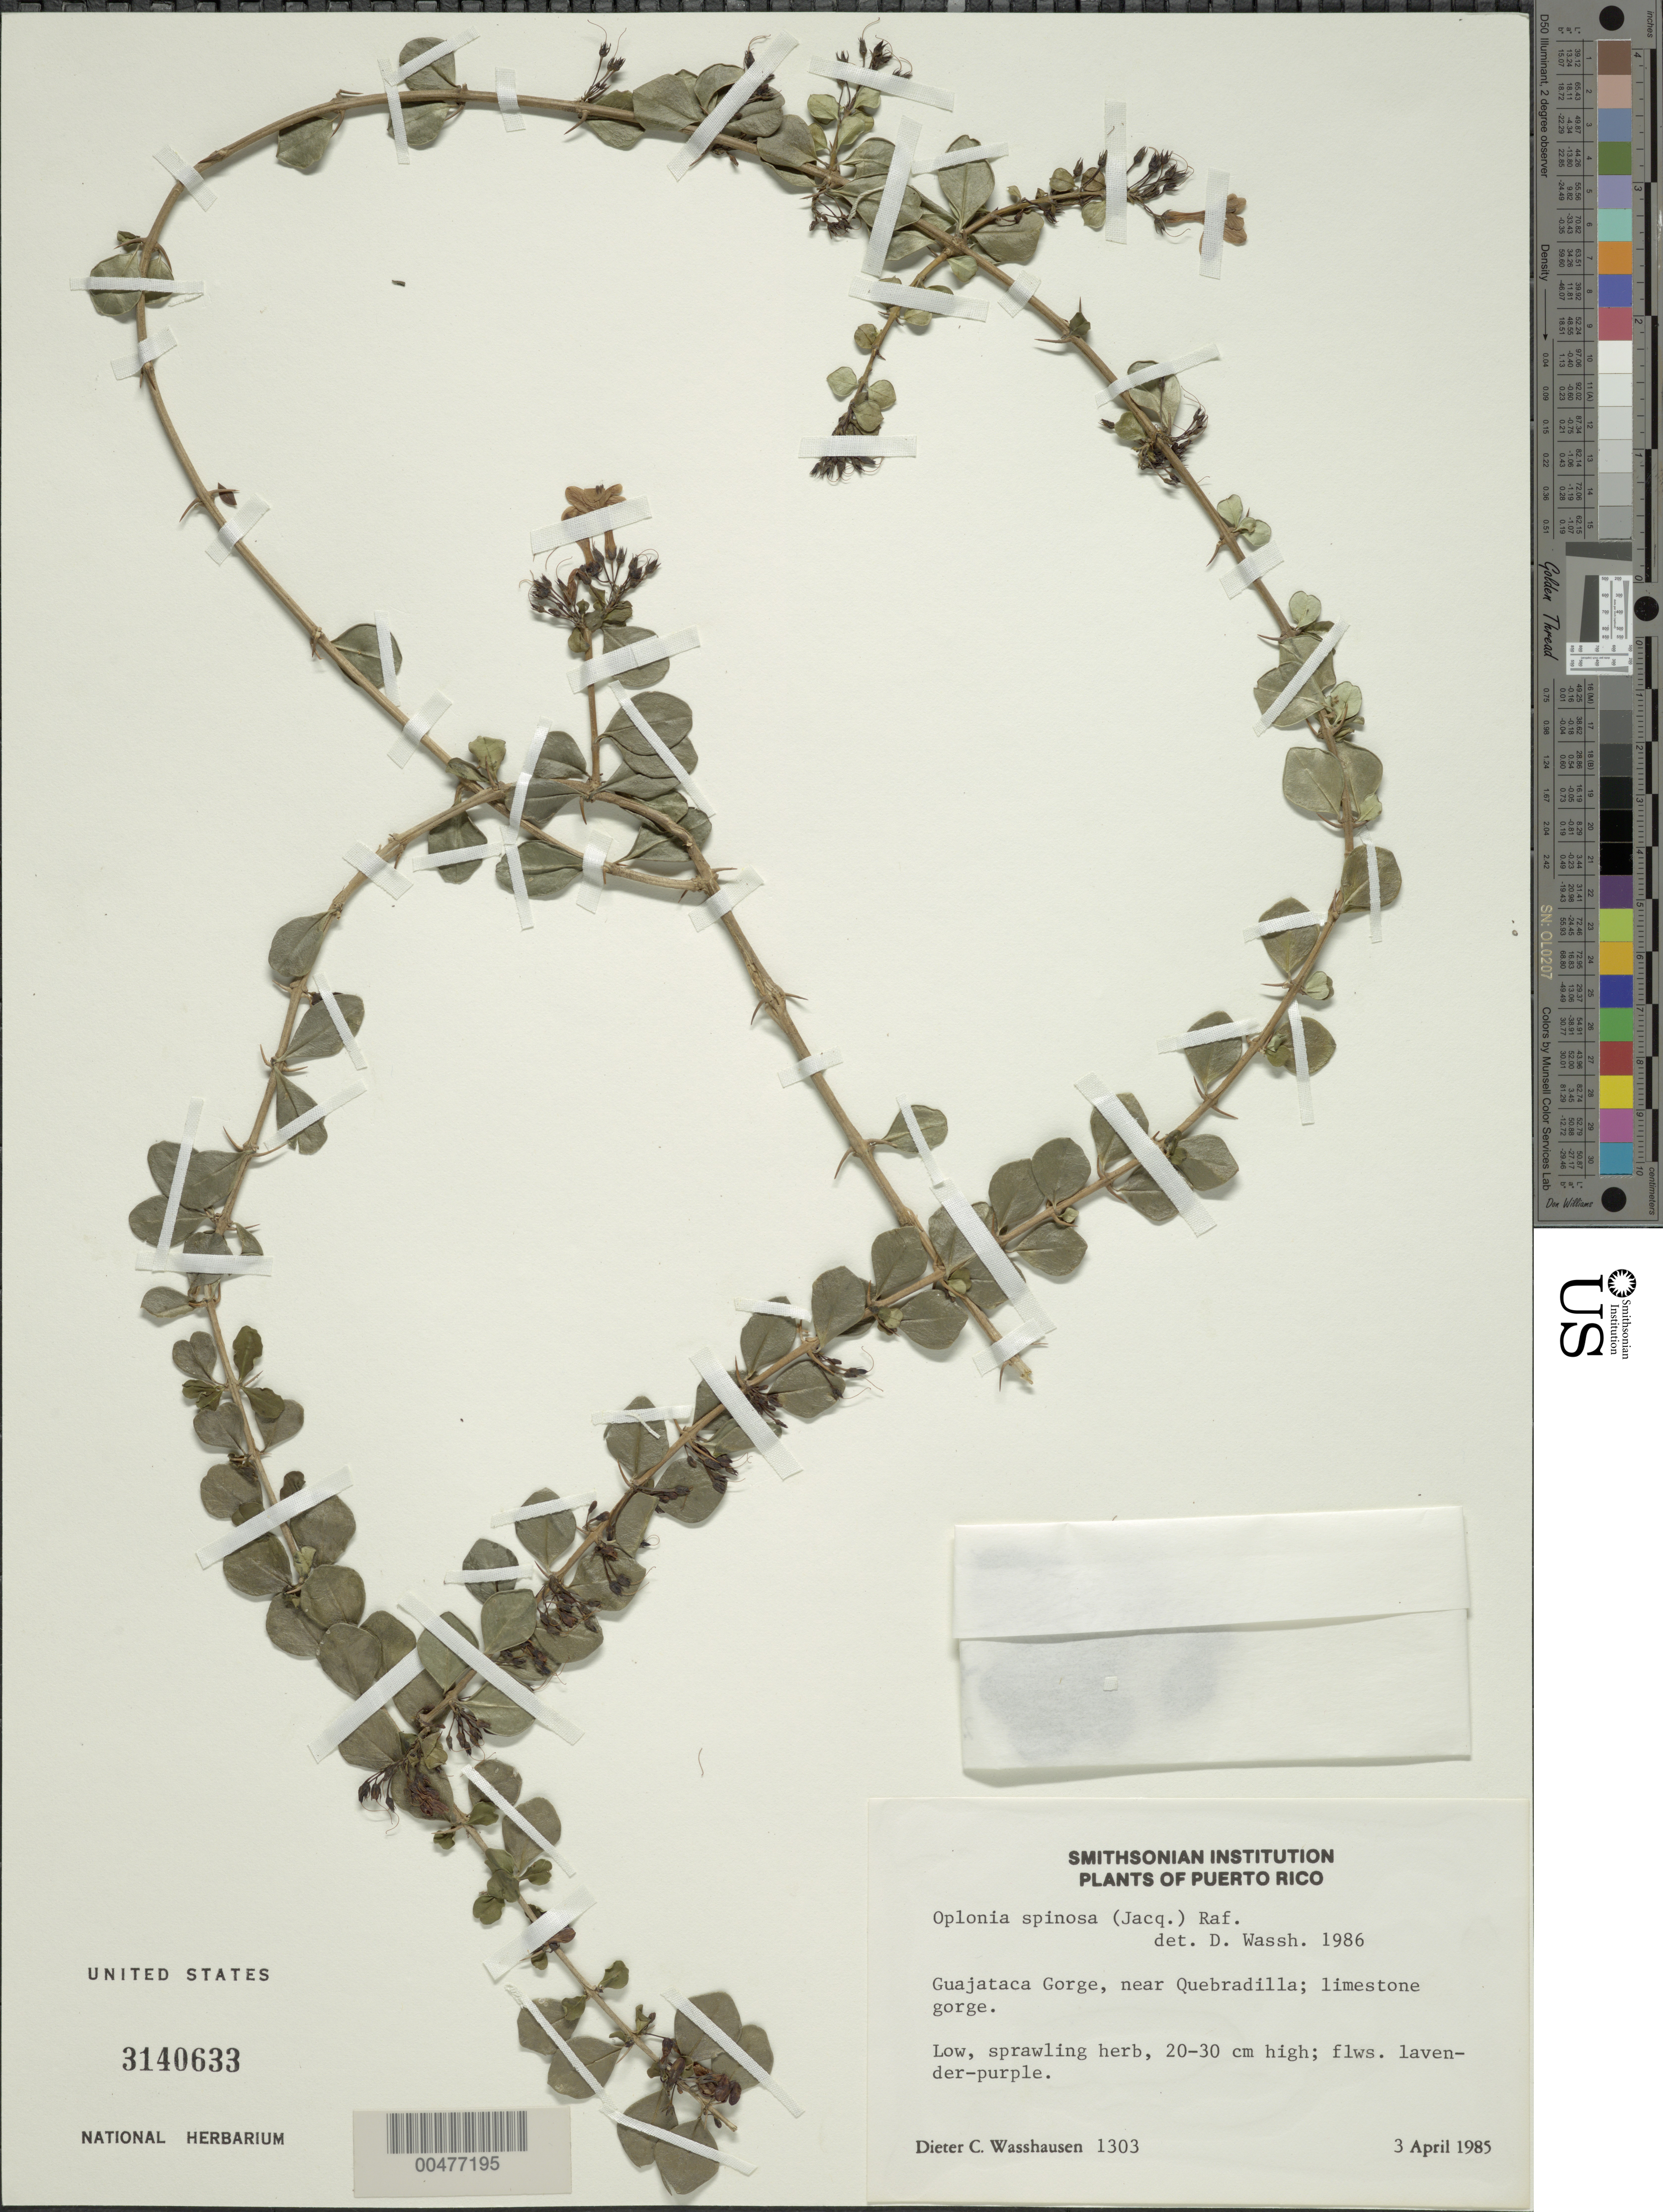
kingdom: Plantae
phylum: Tracheophyta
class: Magnoliopsida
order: Lamiales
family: Acanthaceae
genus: Oplonia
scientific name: Oplonia spinosa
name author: Raf.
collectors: D. C. Wasshausen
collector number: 1303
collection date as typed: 03 Apr 1985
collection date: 1985-04-03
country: Puerto Rico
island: Greater Antilles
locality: Guajataca Gorge near Quebradilla. Limestone gorge.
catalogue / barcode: US 3140633